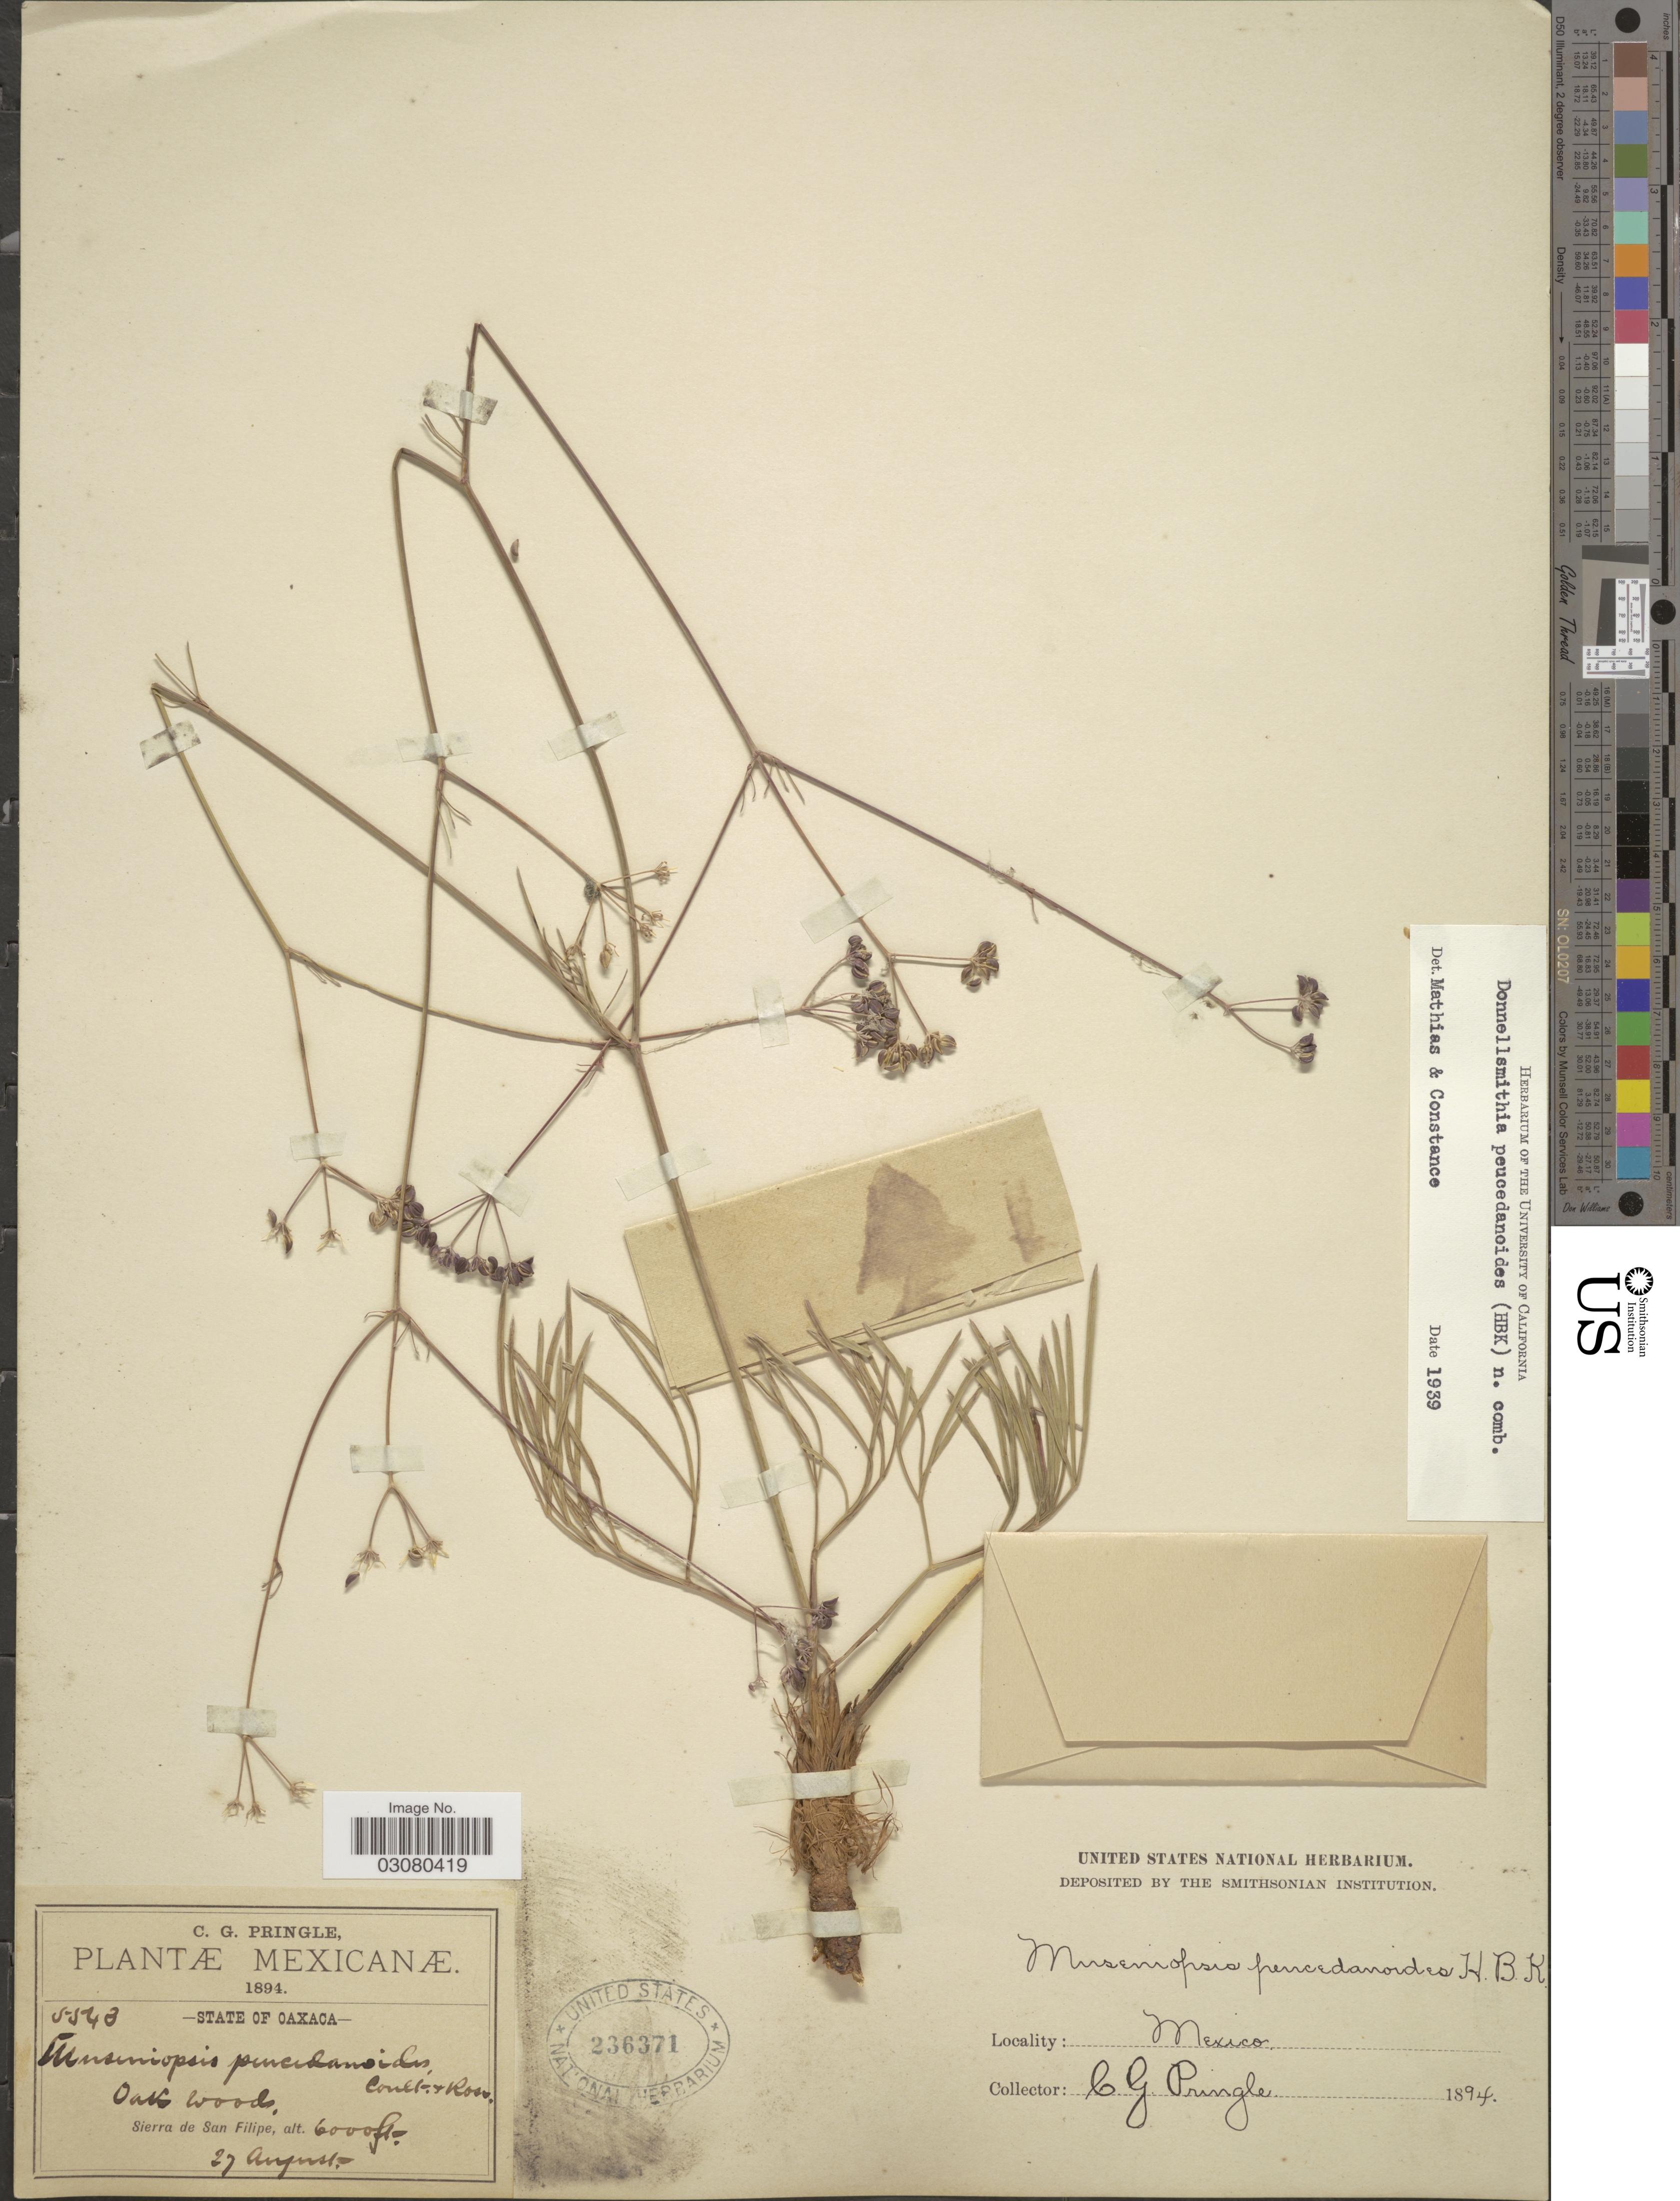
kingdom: Plantae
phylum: Tracheophyta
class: Magnoliopsida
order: Apiales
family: Apiaceae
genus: Donnellsmithia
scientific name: Donnellsmithia peucedanoides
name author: (Kunth) Mathias & Constance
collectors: C. G. Pringle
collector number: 5543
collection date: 1894-08-27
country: Mexico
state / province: Oaxaca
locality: Sierra de San Filipe.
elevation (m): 1829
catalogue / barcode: US 236371